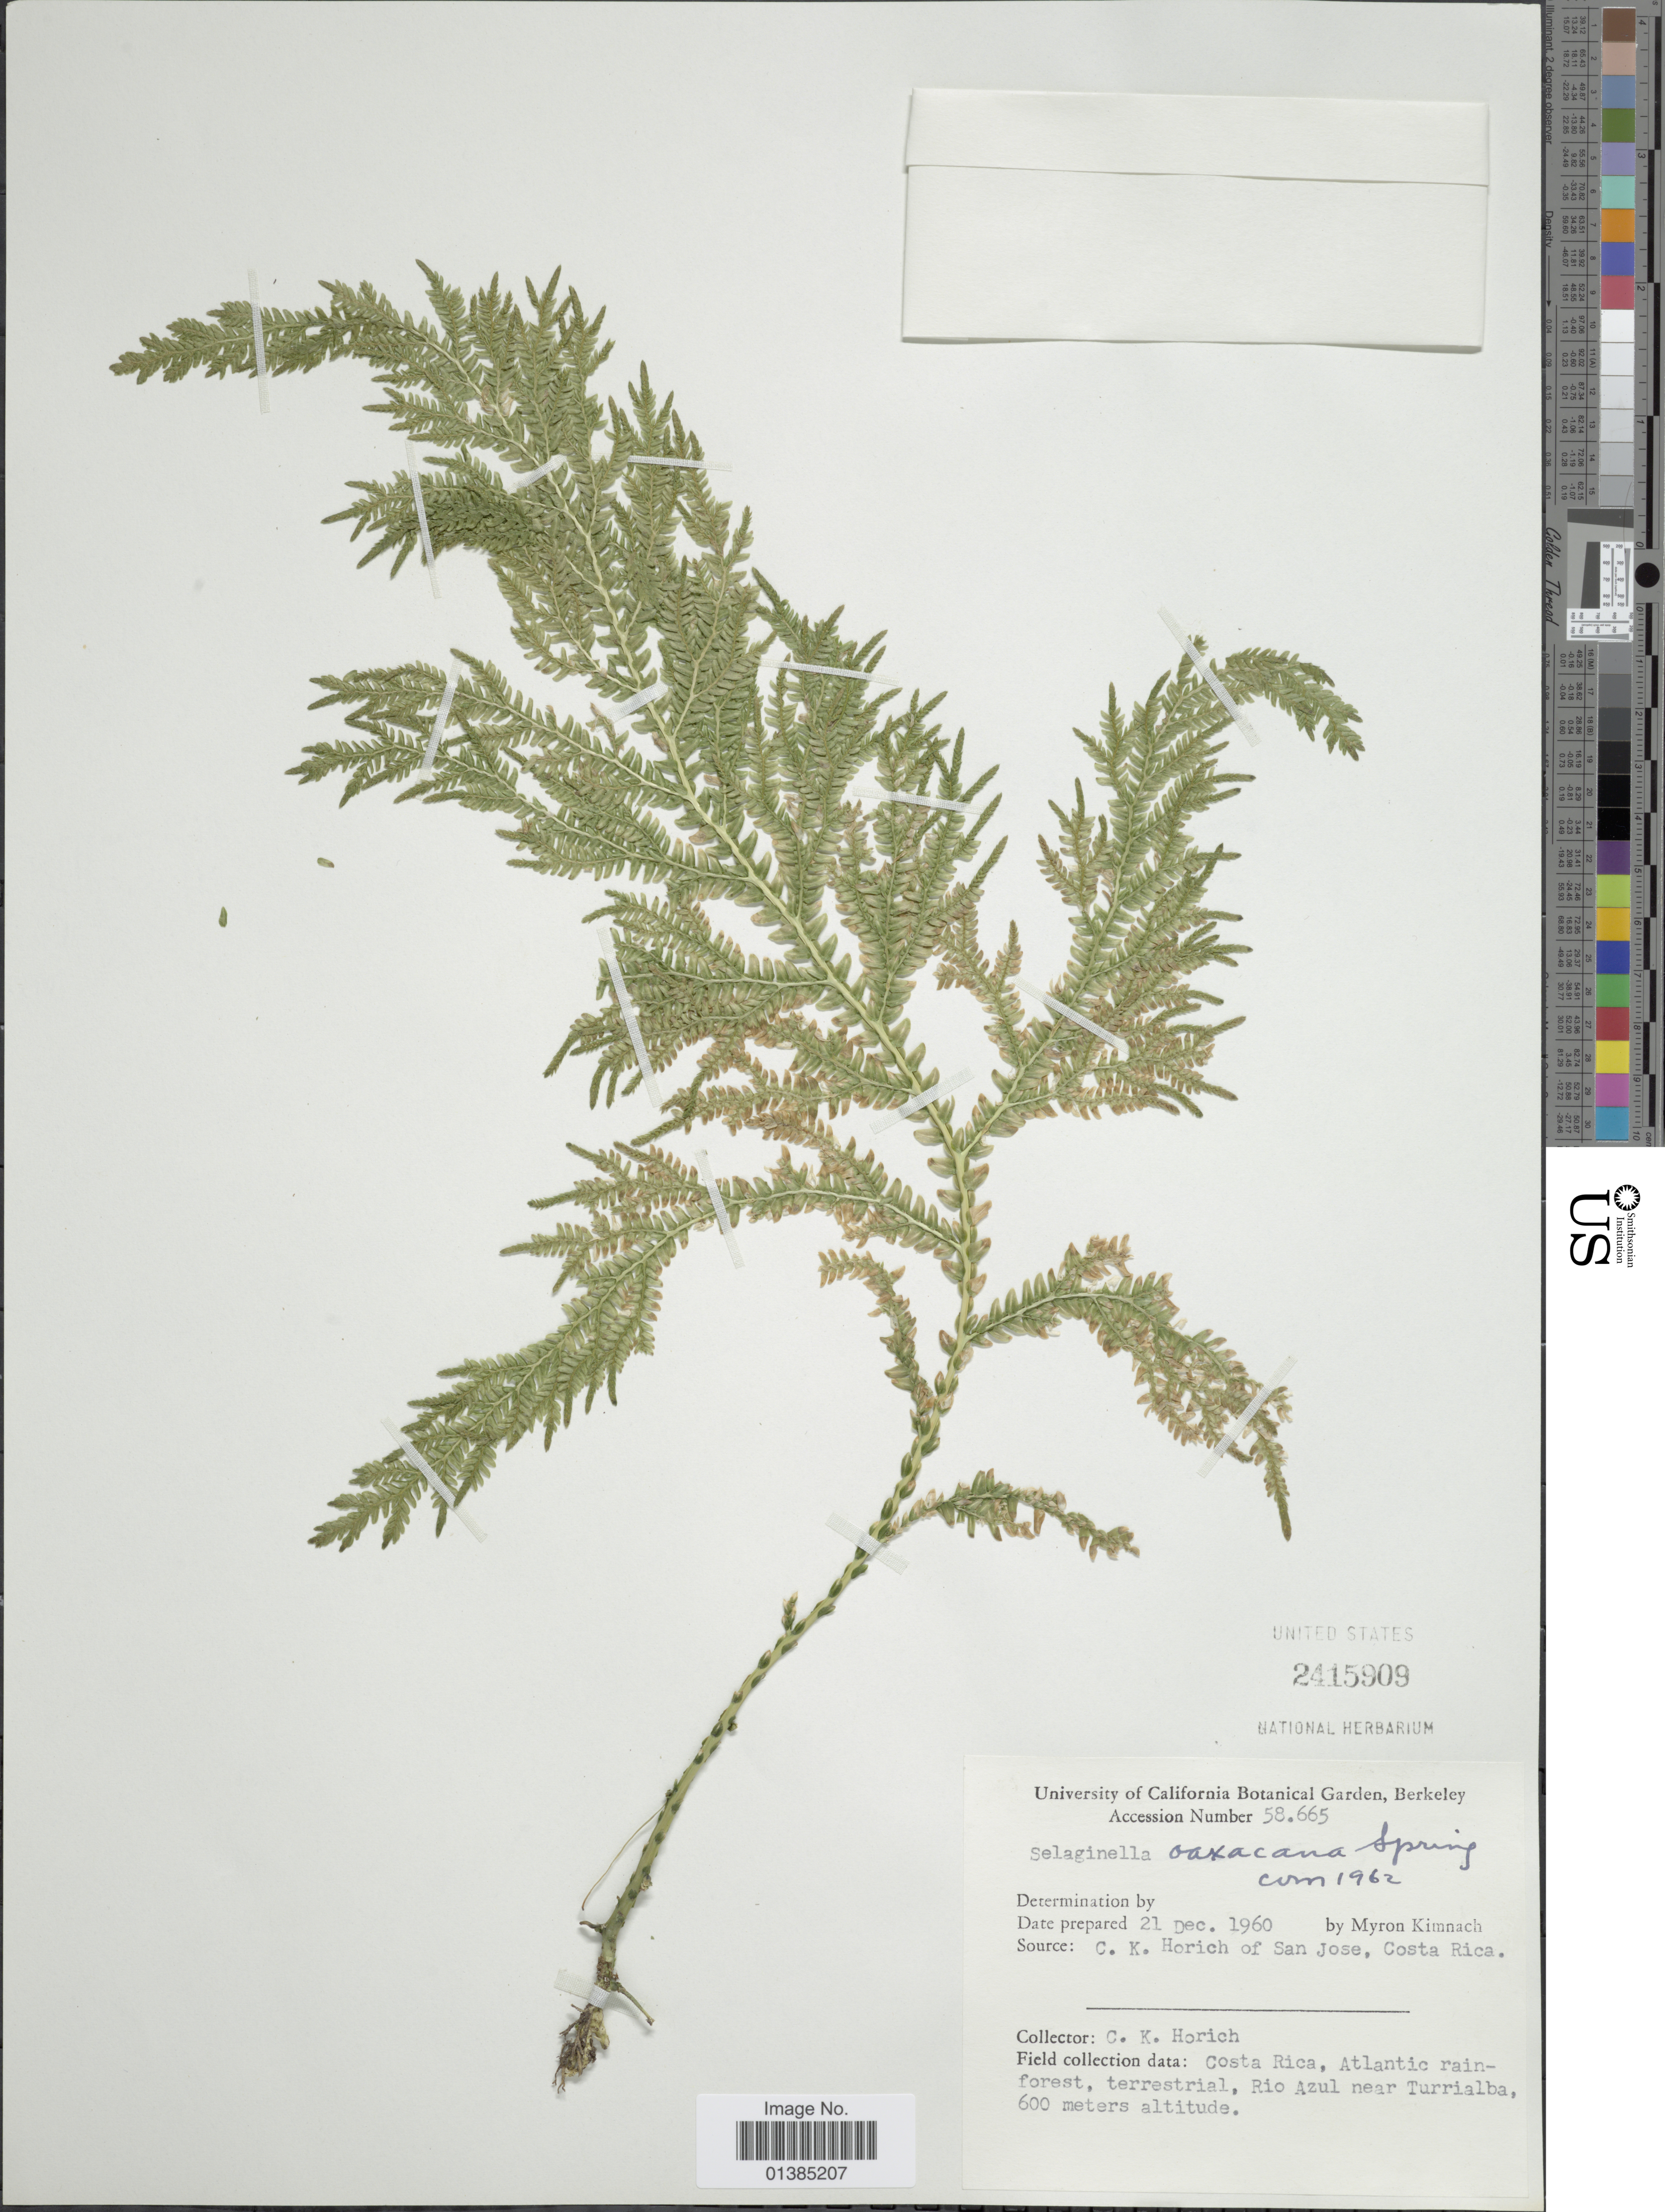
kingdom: Plantae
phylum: Tracheophyta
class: Lycopodiopsida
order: Selaginellales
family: Selaginellaceae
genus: Selaginella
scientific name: Selaginella oaxacana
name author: Spring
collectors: C. K. Horich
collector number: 58665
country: Costa Rica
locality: Atlantic rainforest, terrestrial, Rio Azul near Turrialba.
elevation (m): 600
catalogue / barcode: US 2415909